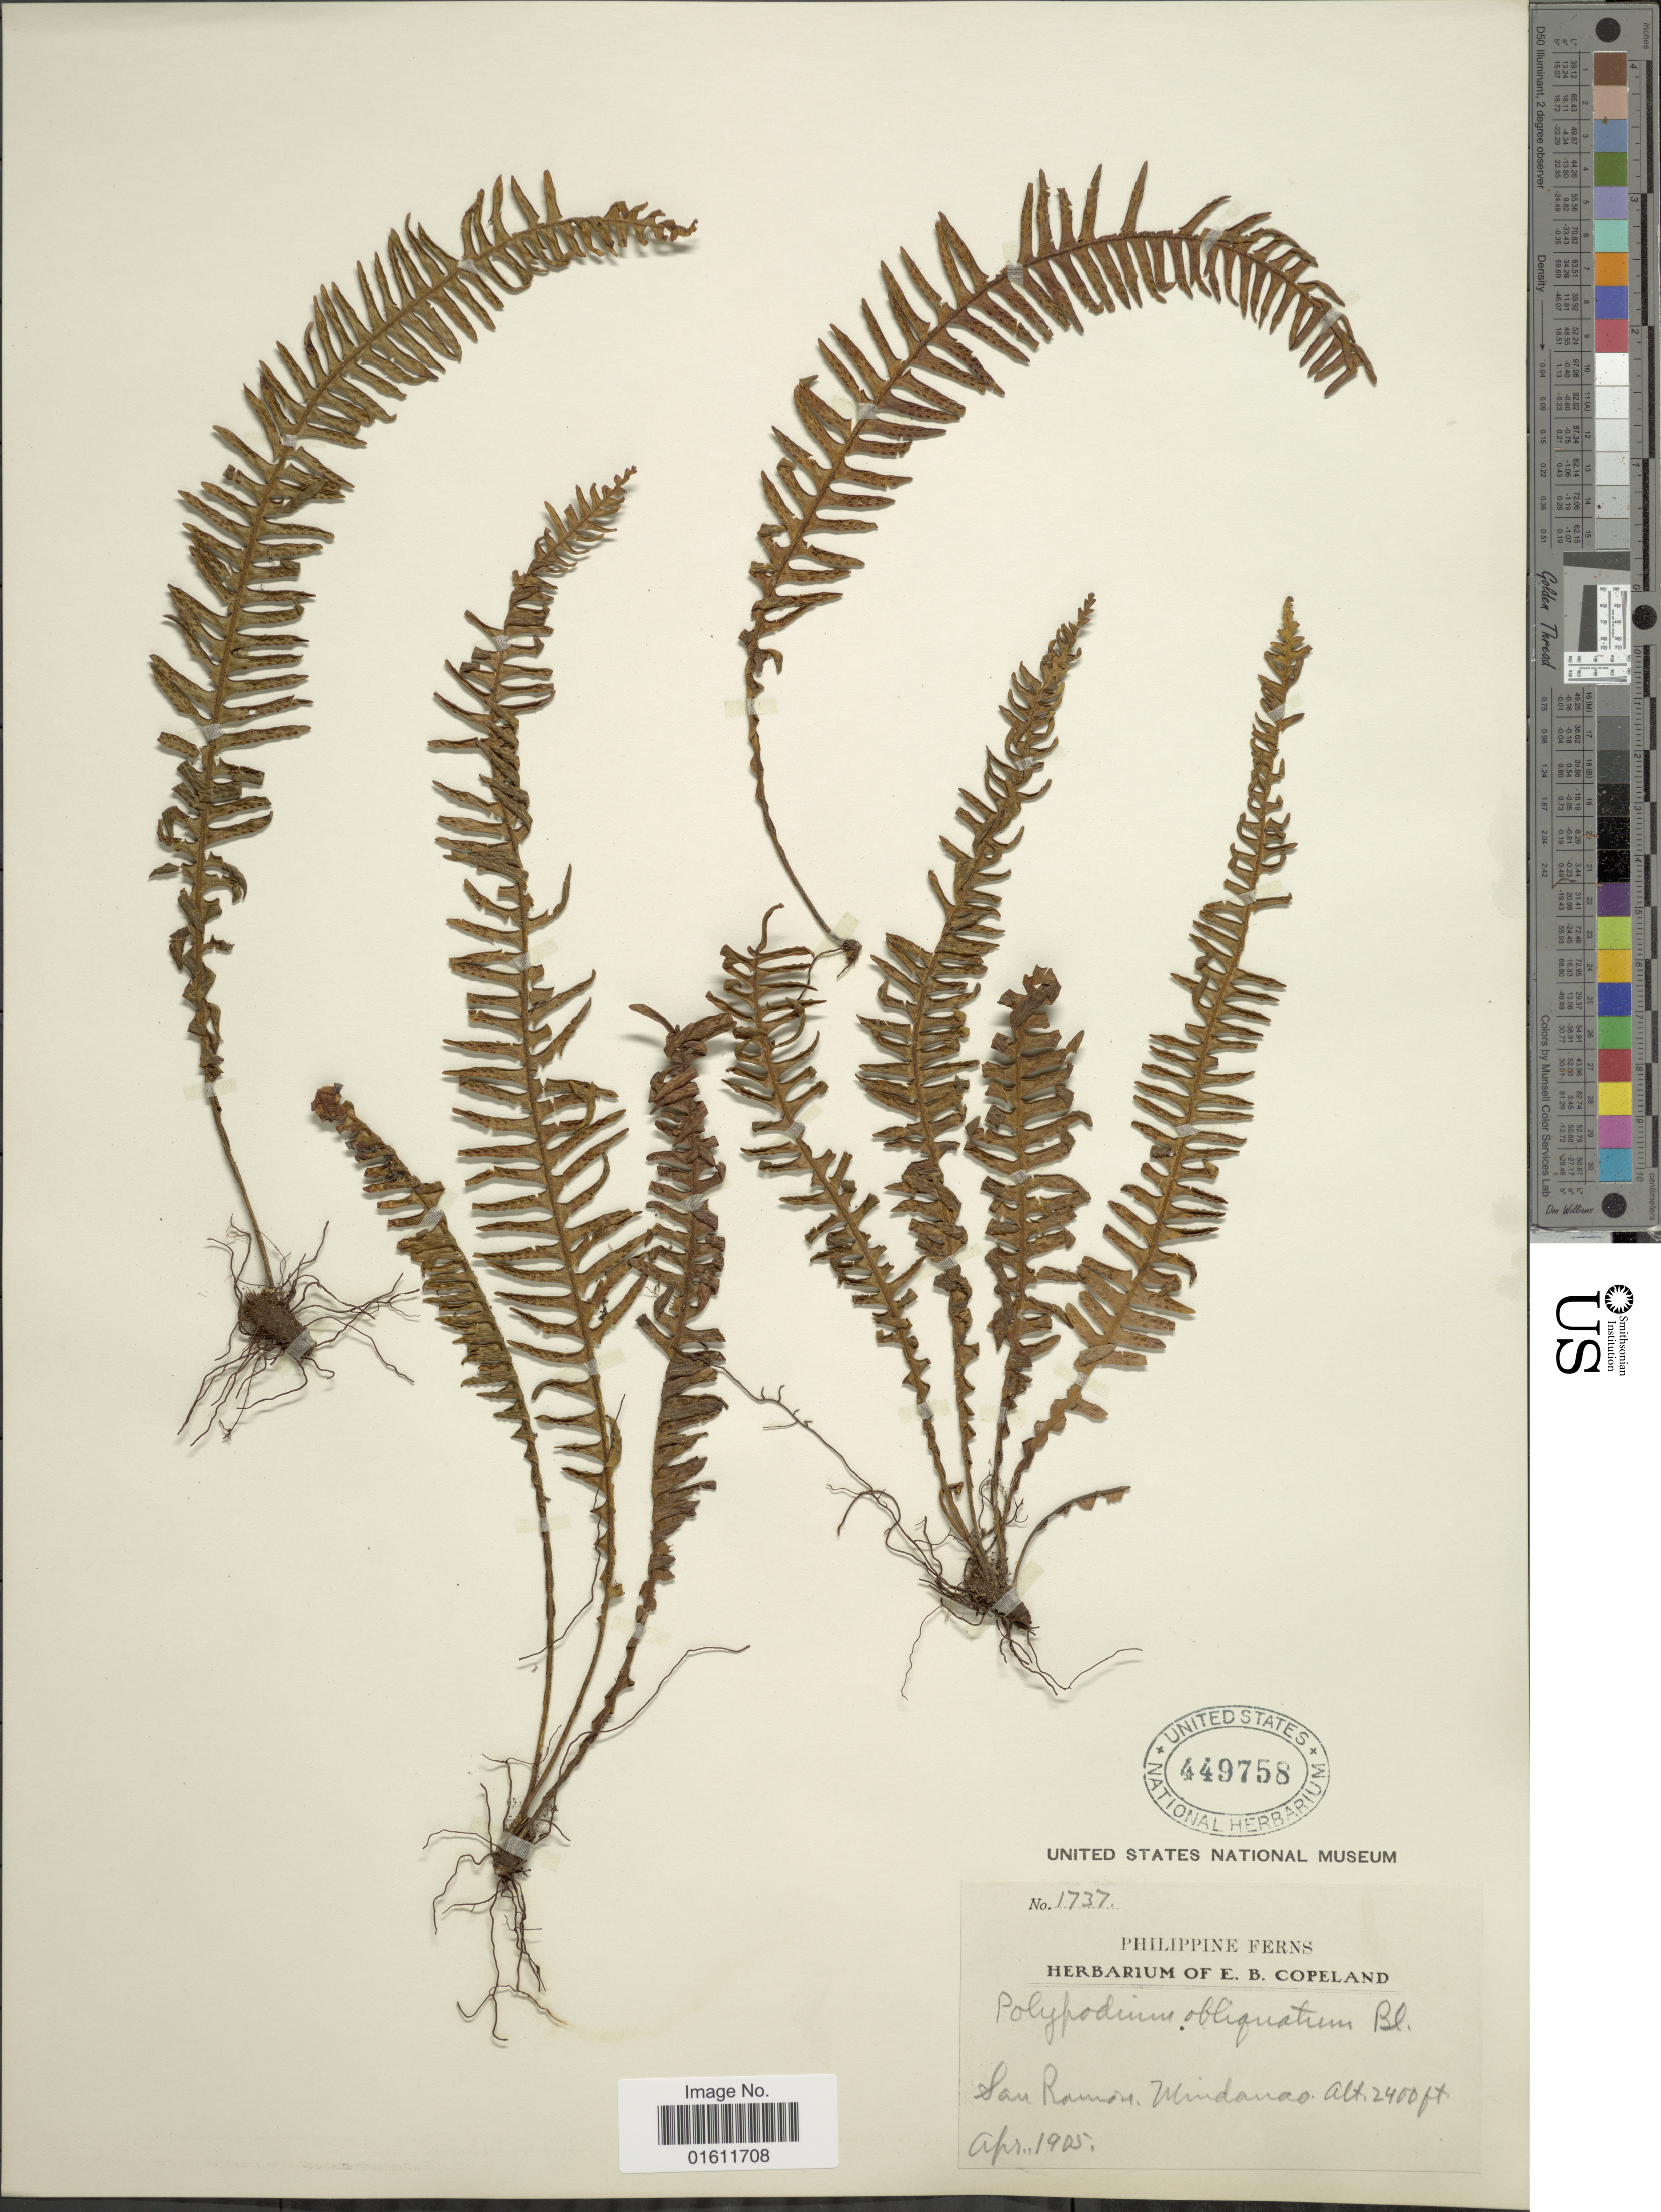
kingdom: Plantae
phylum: Tracheophyta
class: Polypodiopsida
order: Polypodiales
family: Polypodiaceae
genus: Prosaptia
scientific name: Prosaptia obliquata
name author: (Blume) Mett.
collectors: ex herb. E. B. Copeland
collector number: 1737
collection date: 1905-04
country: Philippines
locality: San Ramon, Mindanao.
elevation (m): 732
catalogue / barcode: US 449758